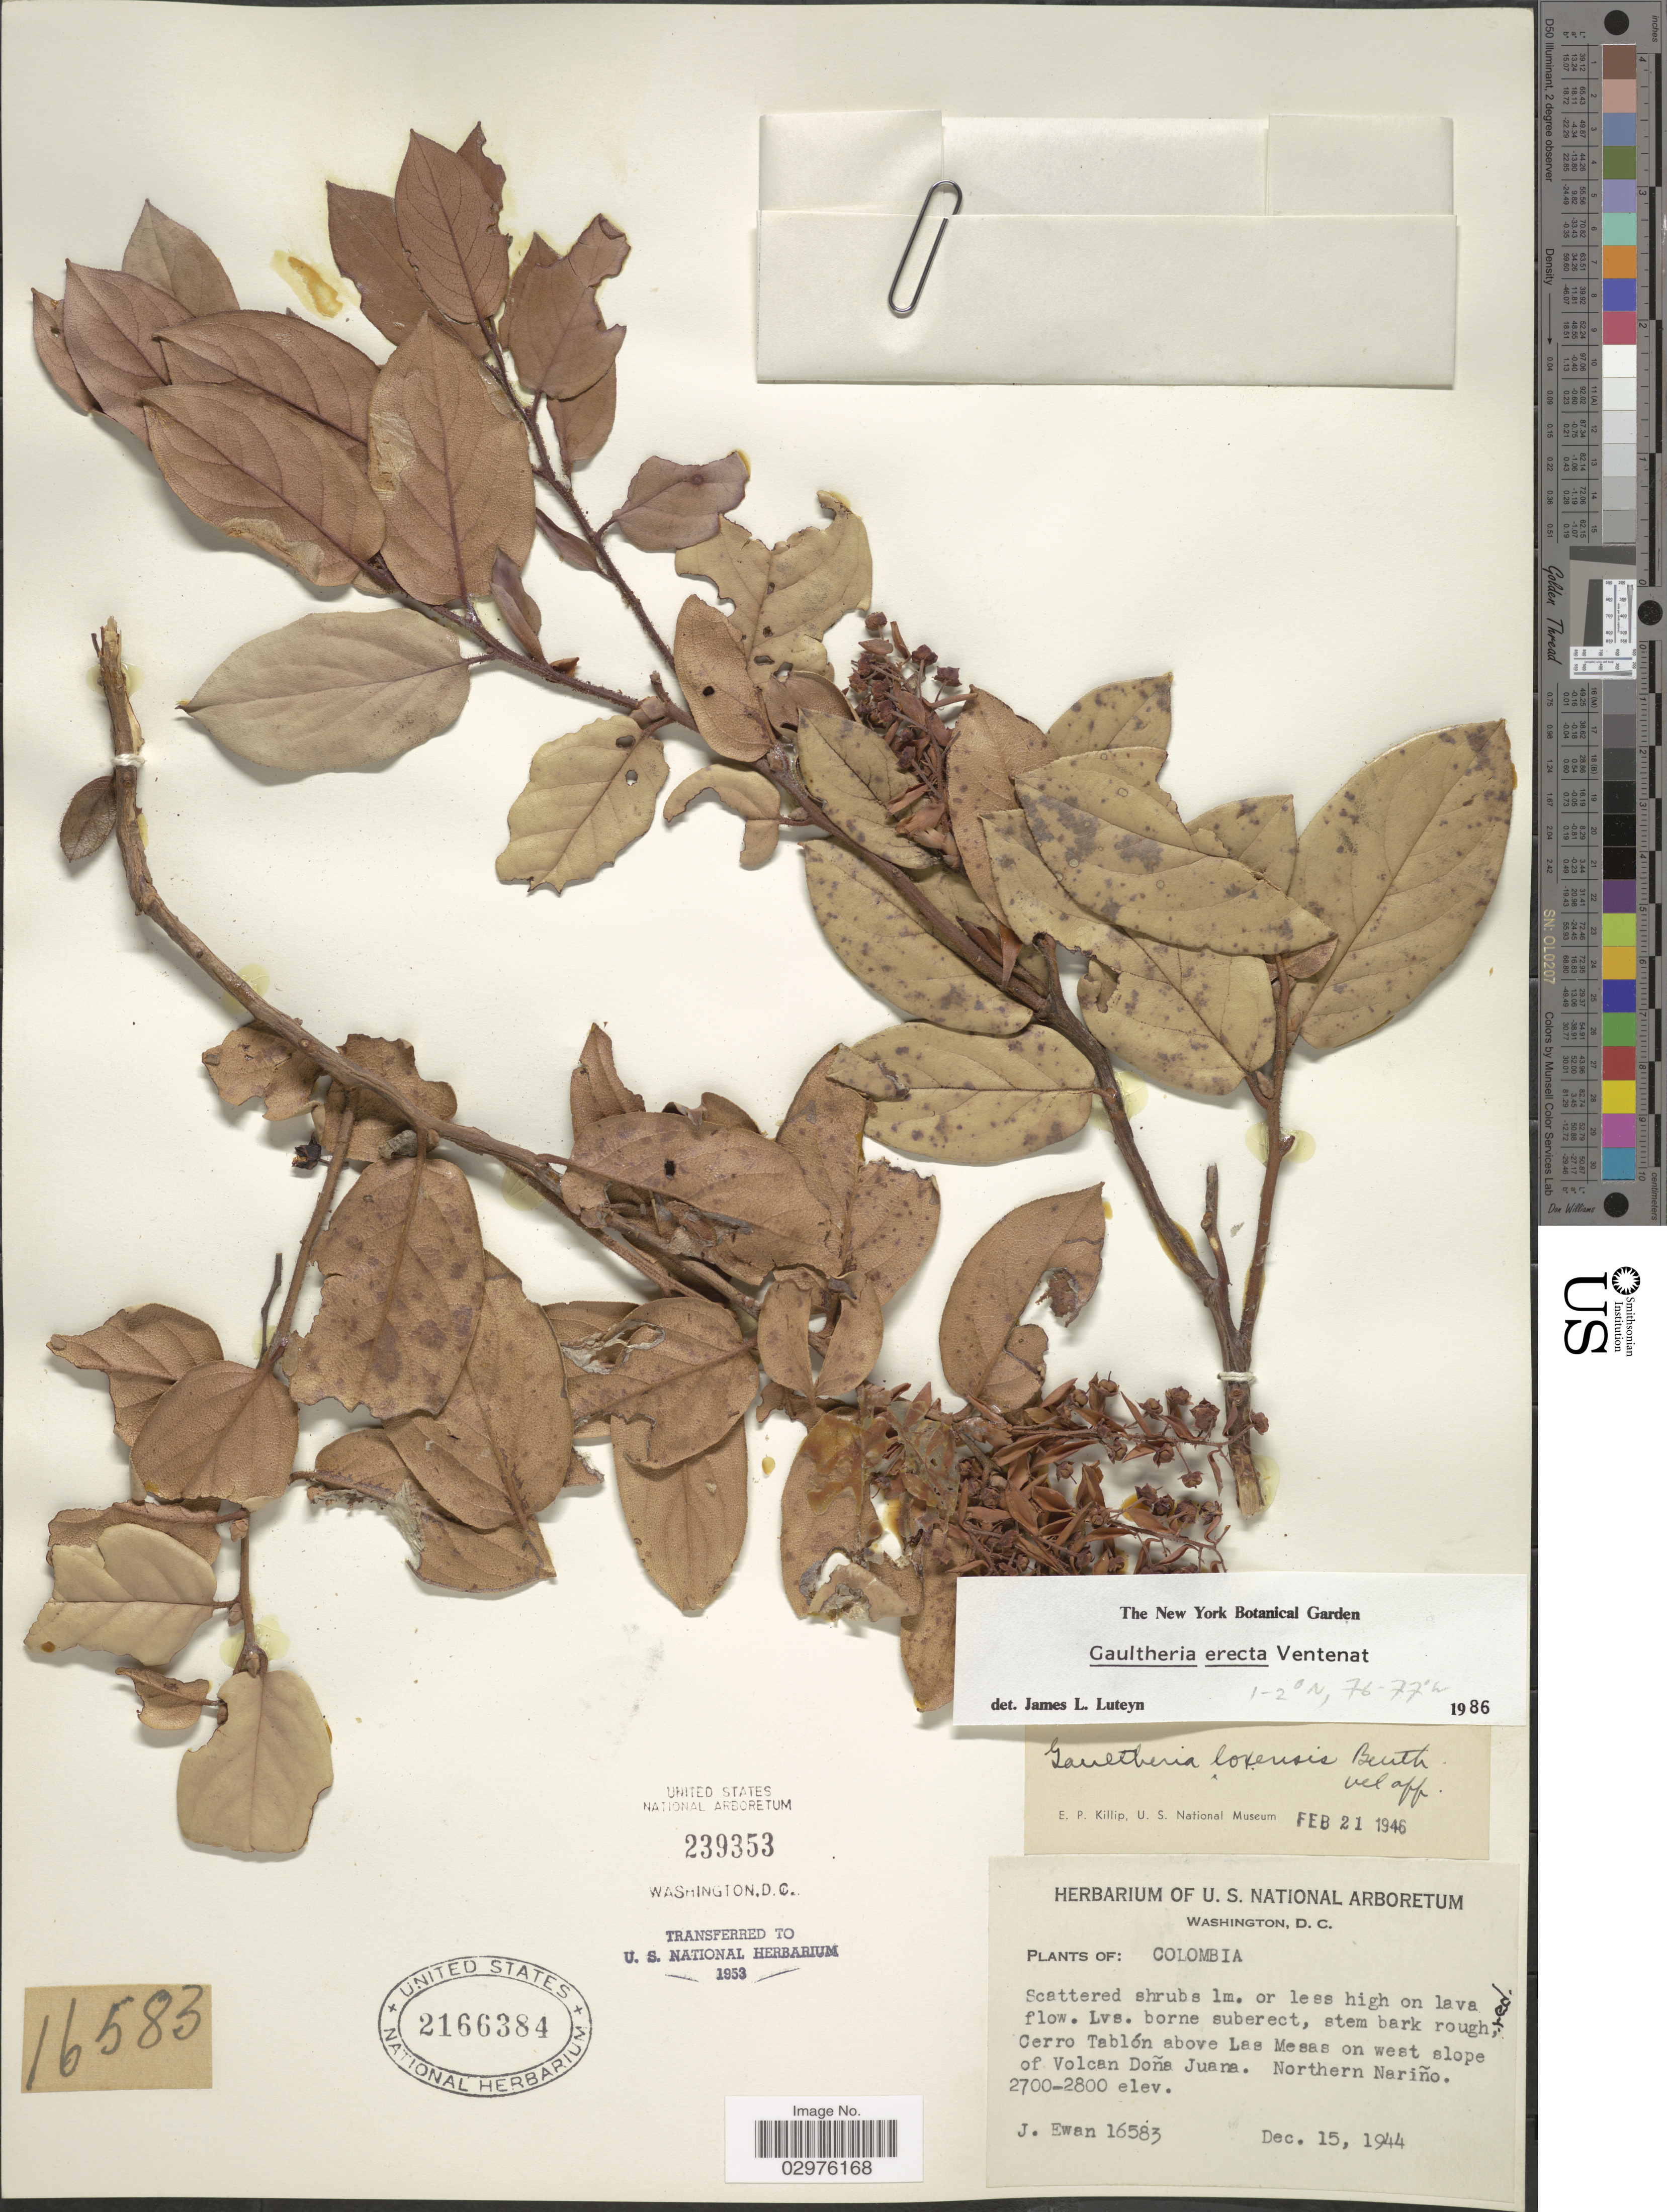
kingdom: Plantae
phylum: Tracheophyta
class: Magnoliopsida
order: Ericales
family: Ericaceae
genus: Gaultheria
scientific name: Gaultheria erecta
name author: Vent.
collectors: J. A. Ewan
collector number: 16583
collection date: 1944-12-15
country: Colombia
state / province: Nariño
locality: Cerro Tablón above Las Mesas on west slope of Volcan Doña Juara. Northern Nariño.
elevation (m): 2700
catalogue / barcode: US 2166384